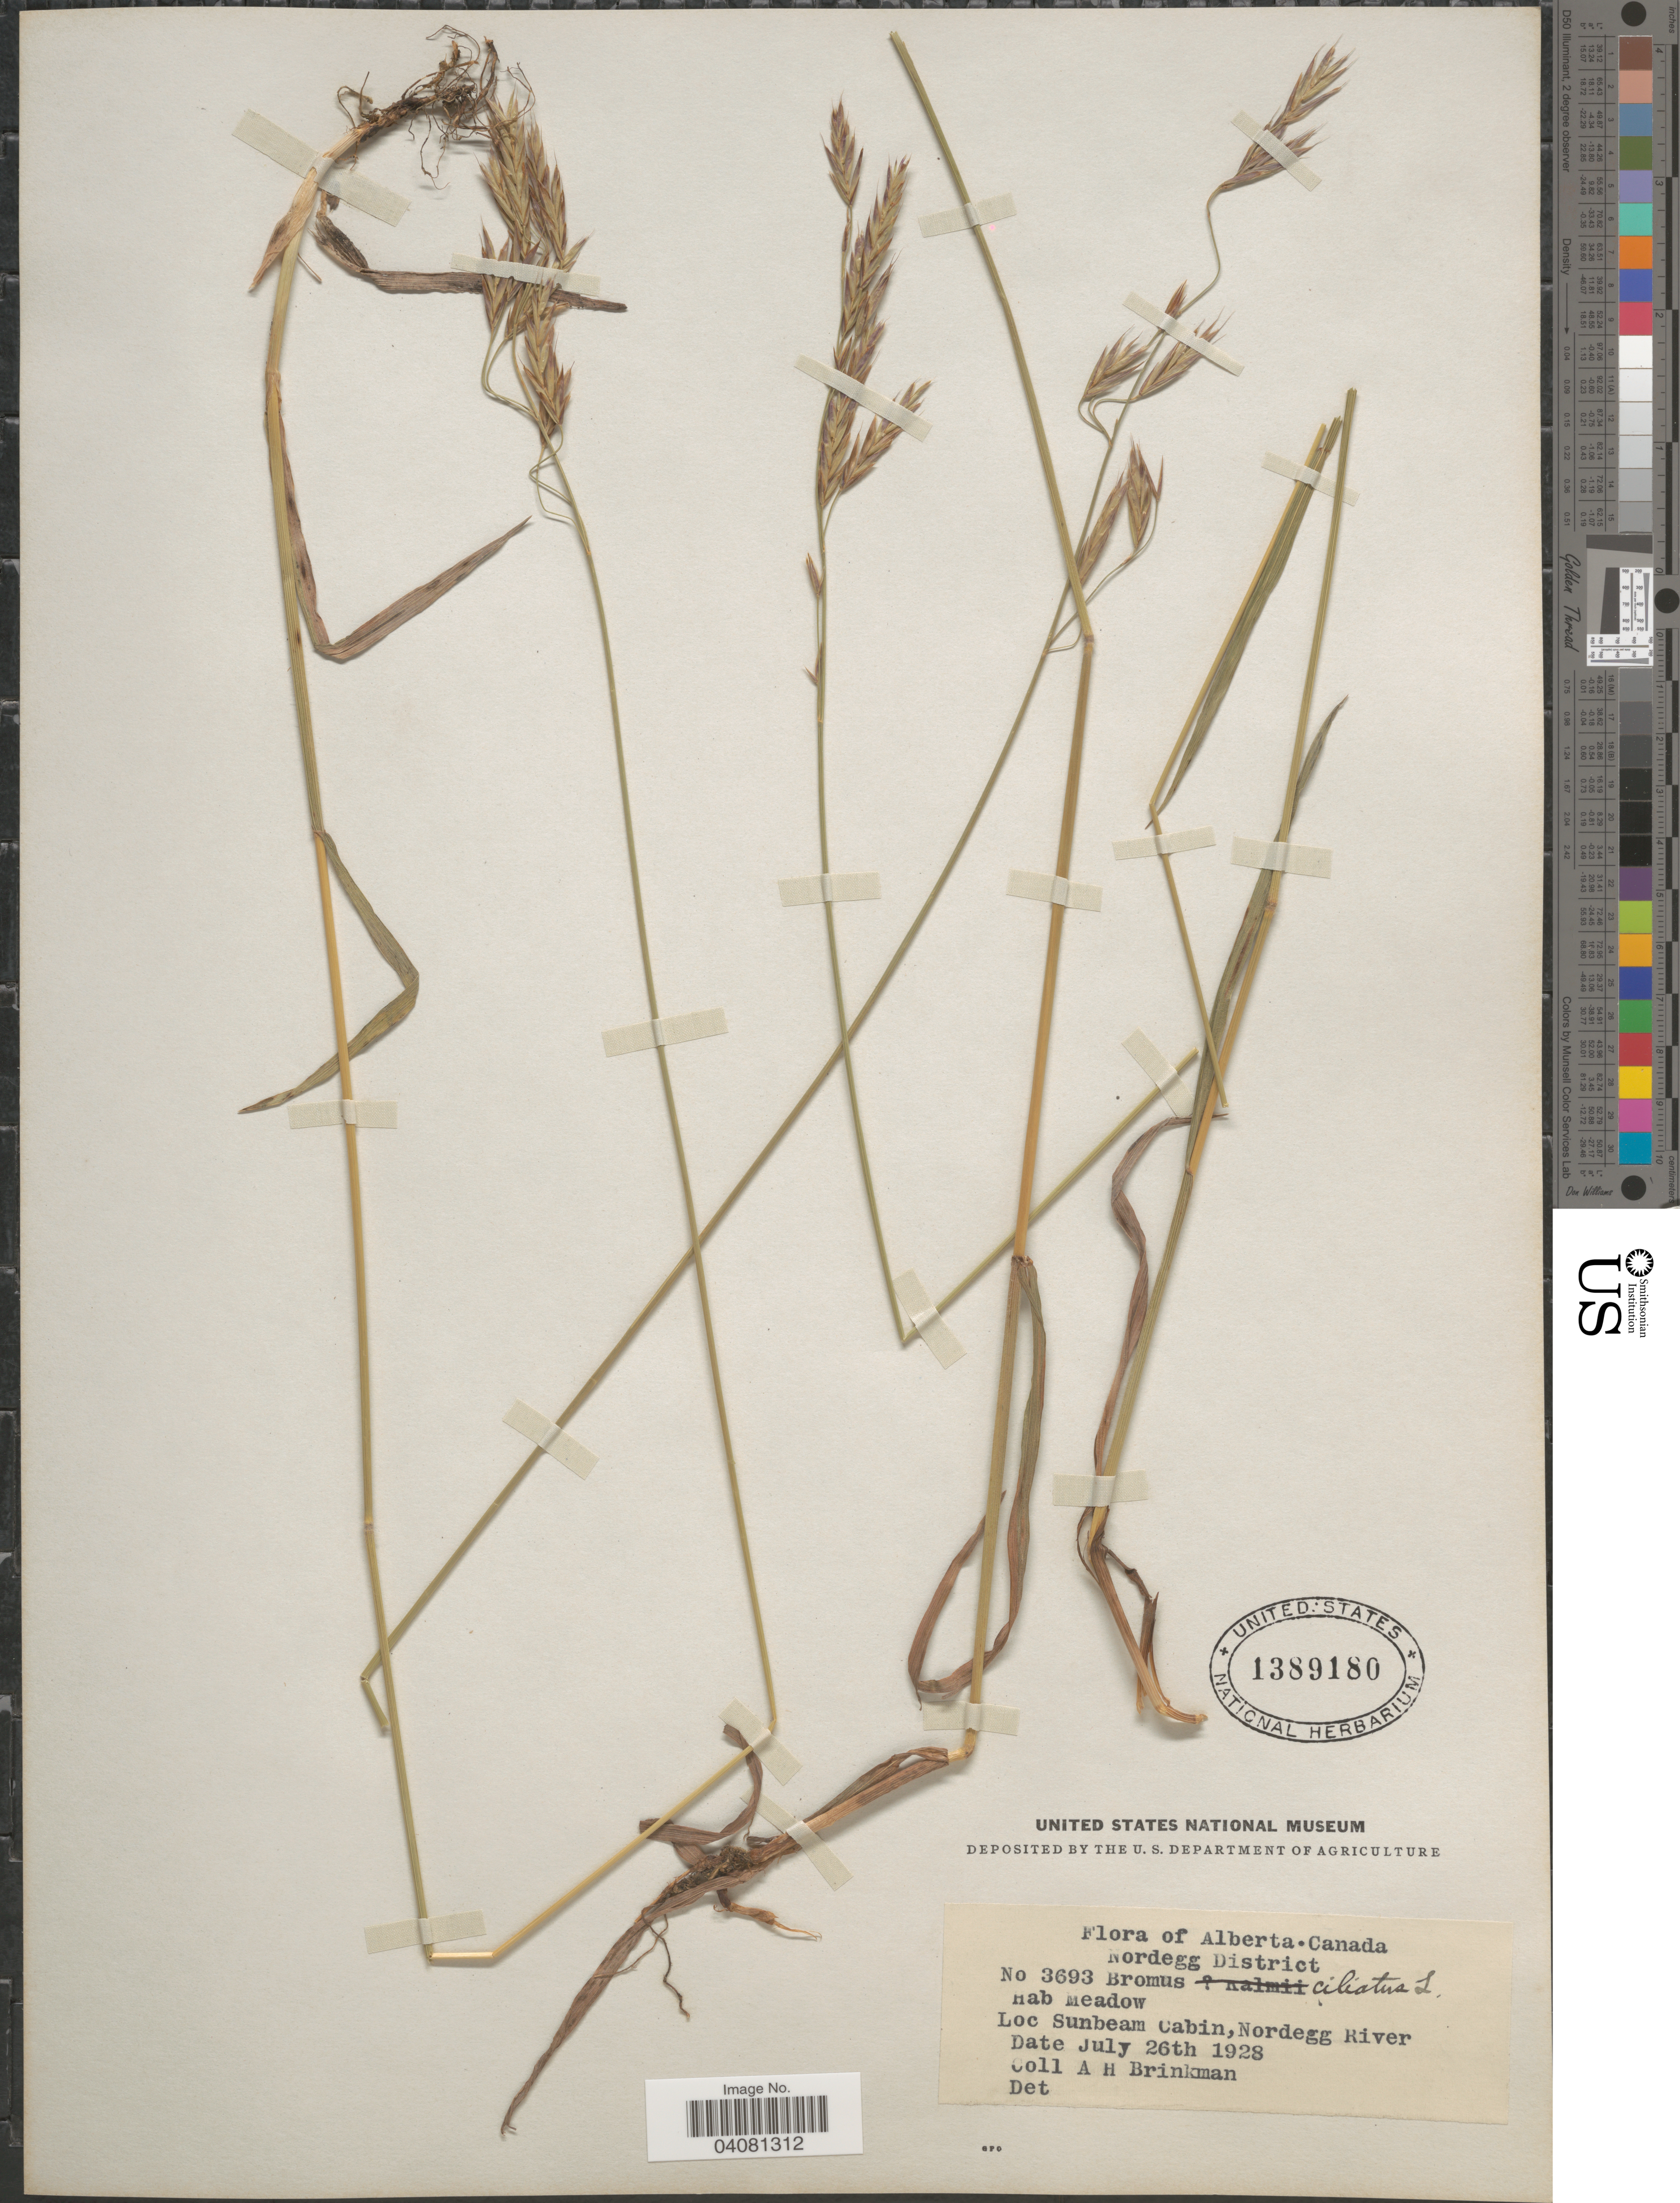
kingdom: Plantae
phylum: Tracheophyta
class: Liliopsida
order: Poales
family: Poaceae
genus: Bromus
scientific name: Bromus ciliatus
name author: L.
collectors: A. Brinkman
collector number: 3693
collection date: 1928-07-26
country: Canada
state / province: Alberta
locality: Nordegg District. Sunbeam Cabin, Nordegg River.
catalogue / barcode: US 1389180